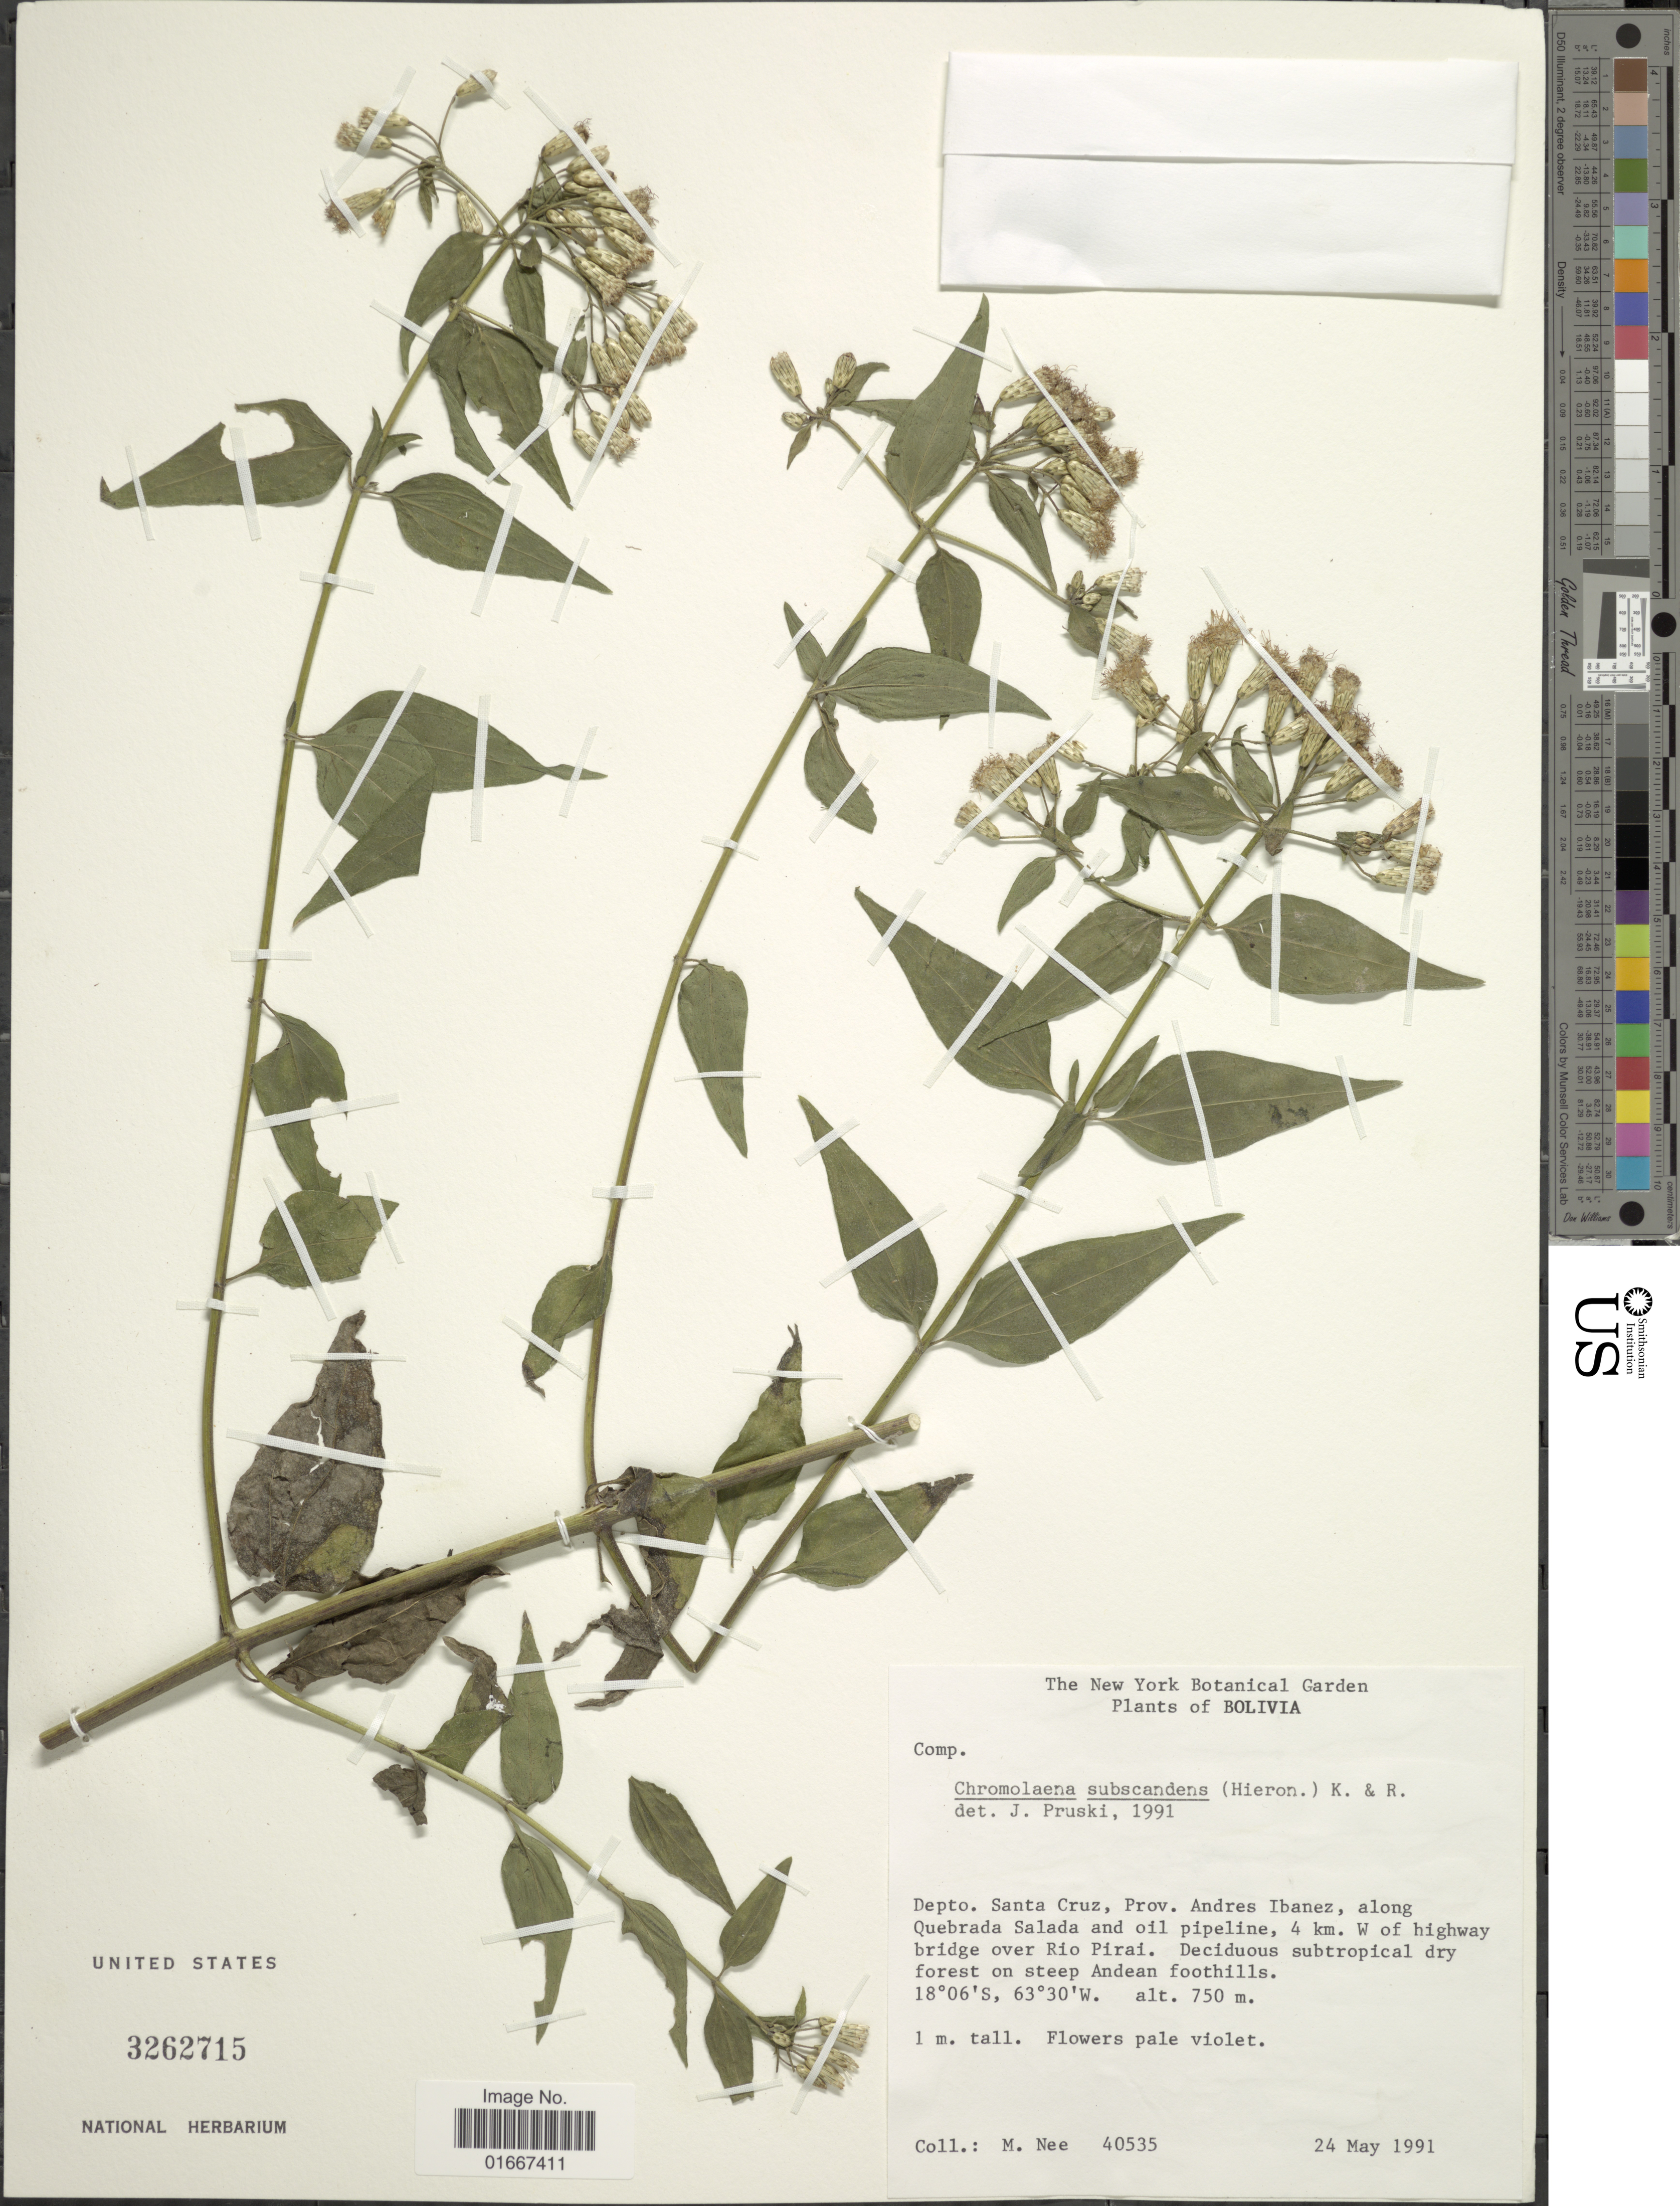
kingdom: Plantae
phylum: Tracheophyta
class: Magnoliopsida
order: Asterales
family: Asteraceae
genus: Chromolaena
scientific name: Chromolaena odorata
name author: (L.) R.M. King & H. Rob.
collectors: M. Nee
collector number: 40535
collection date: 1991-05-24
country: Bolivia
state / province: Santa Cruz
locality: Prov. Andres Ibanez, along Quebrada Salada and oil pipeline, 4 km W of highway bridge over Rio Pirai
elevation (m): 750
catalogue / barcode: US 3262715